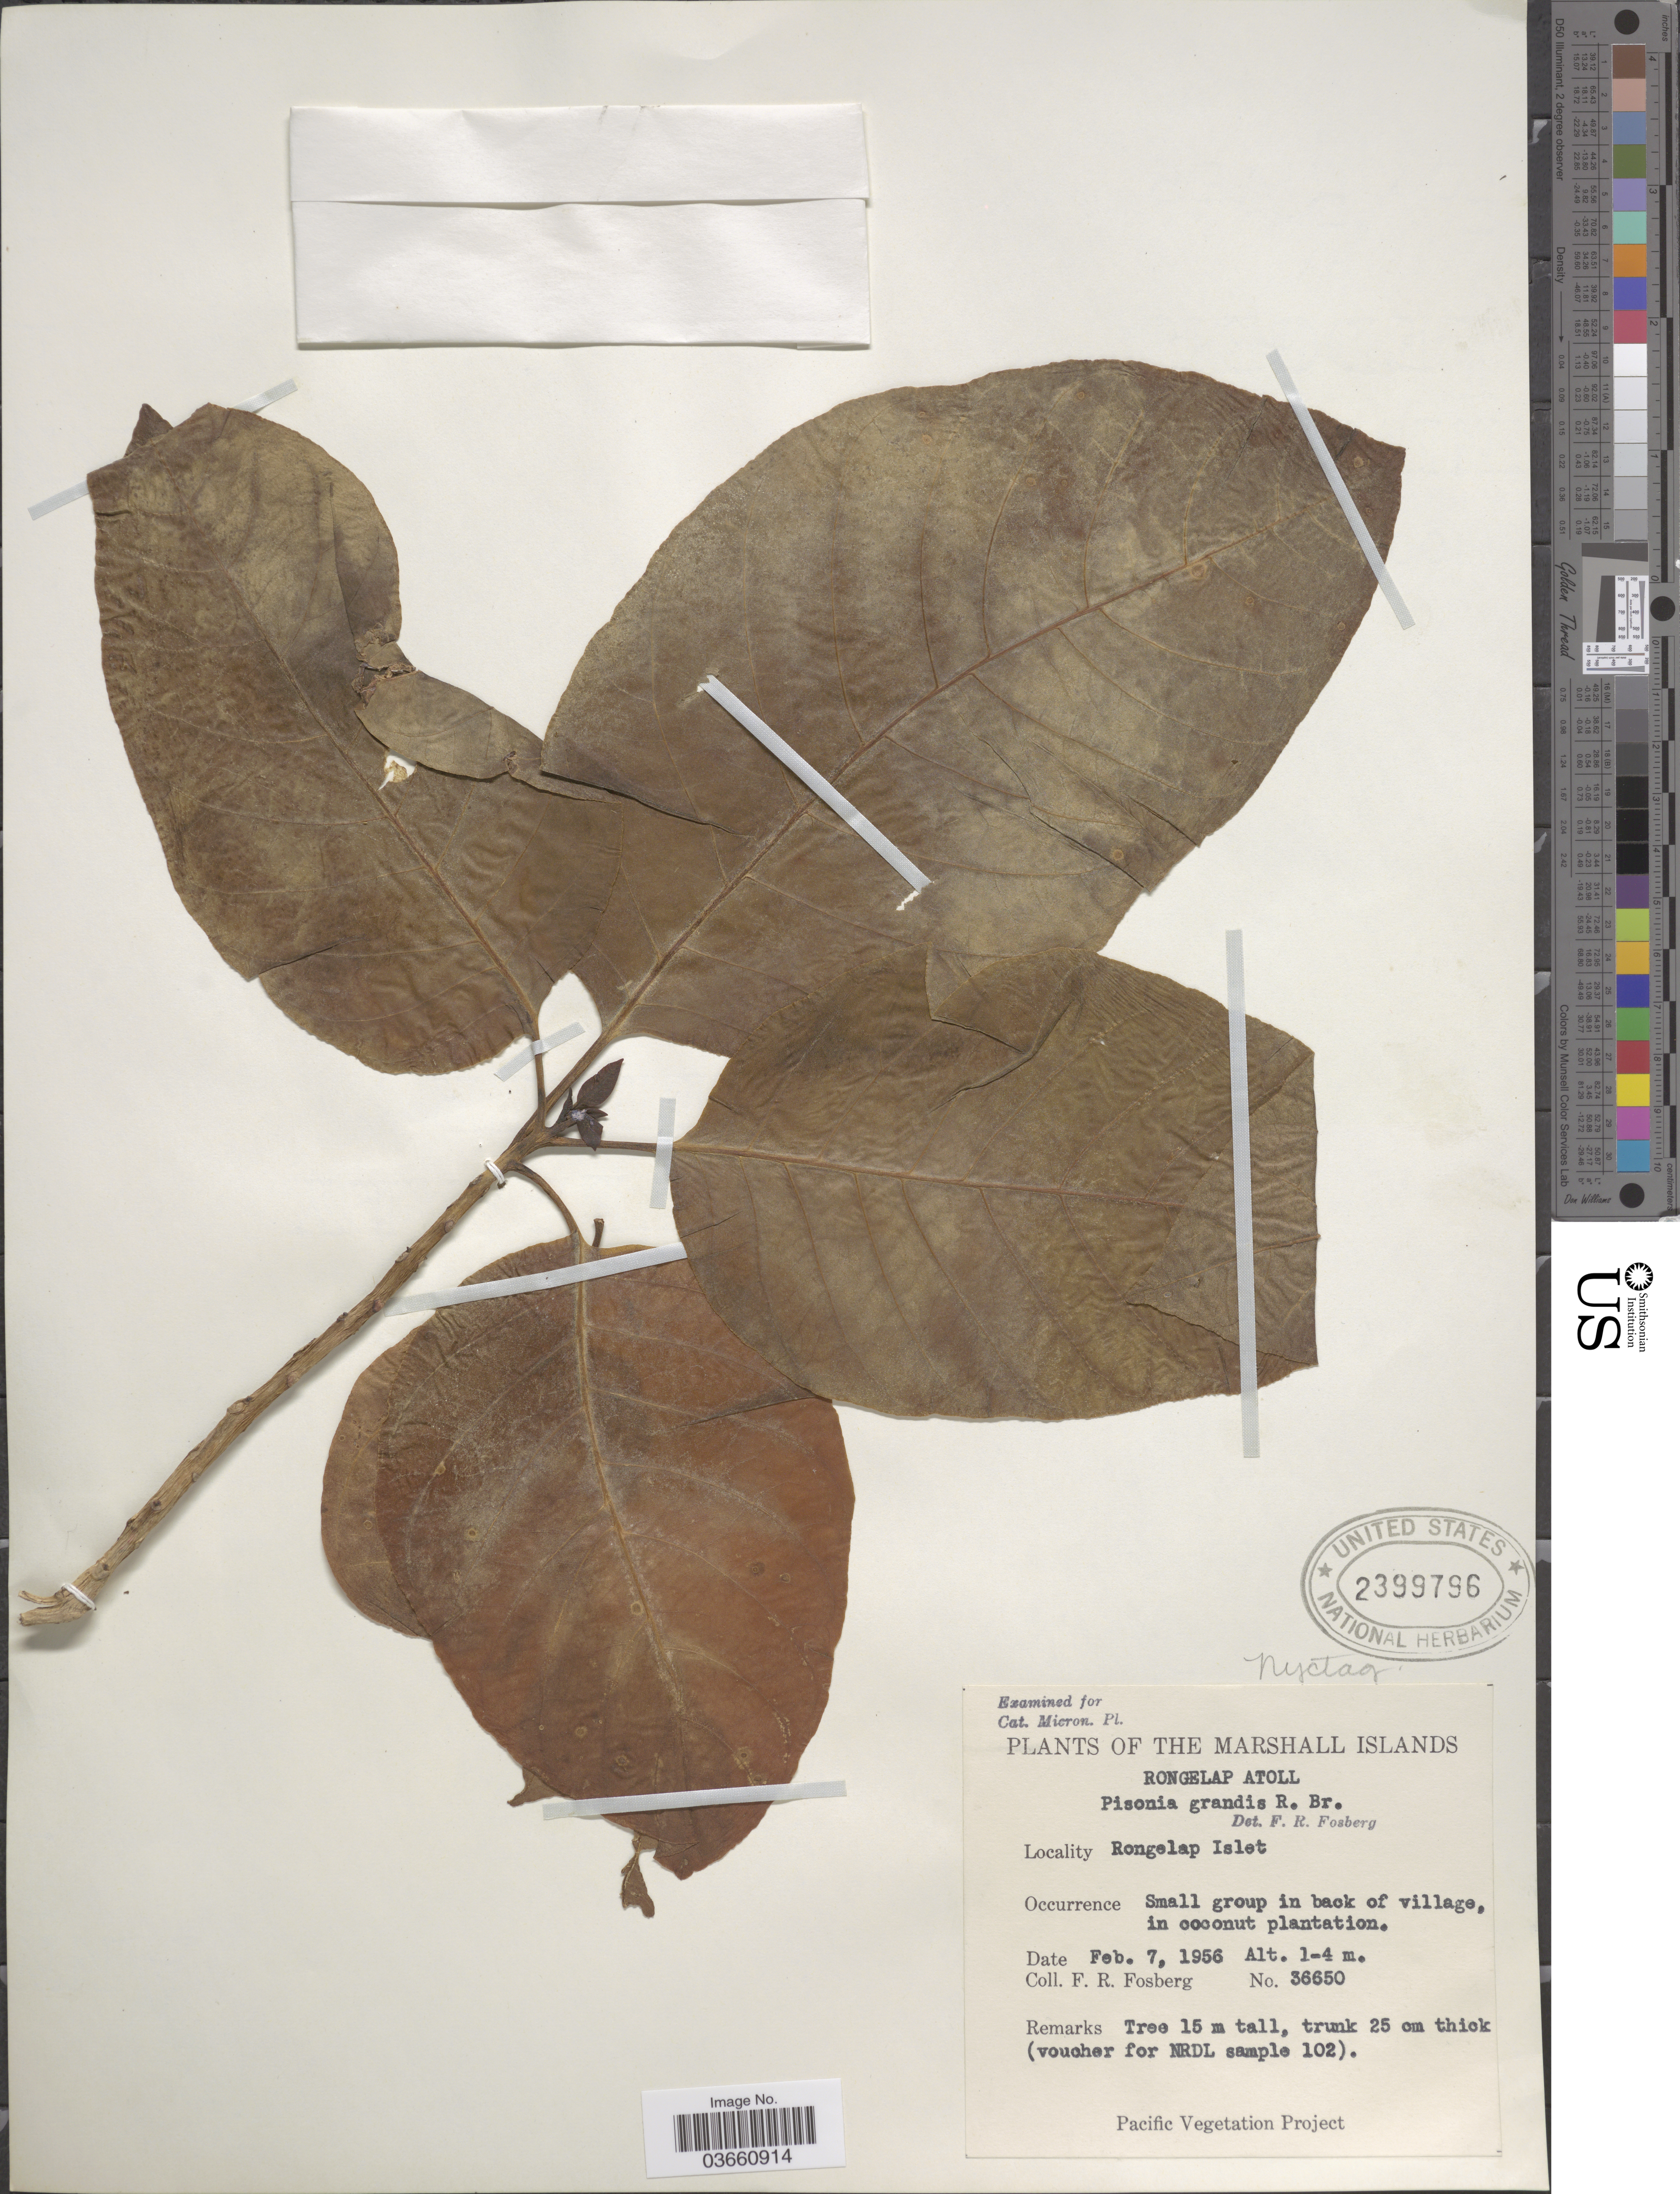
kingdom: Plantae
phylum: Tracheophyta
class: Magnoliopsida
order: Caryophyllales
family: Nyctaginaceae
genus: Pisonia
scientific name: Pisonia grandis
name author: R. Br.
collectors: F. R. Fosberg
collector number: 36650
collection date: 1956-02-07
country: Marshall Islands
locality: Rongelap Atoll. Rongelap Islet. In back of village.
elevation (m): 1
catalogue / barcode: US 2399796